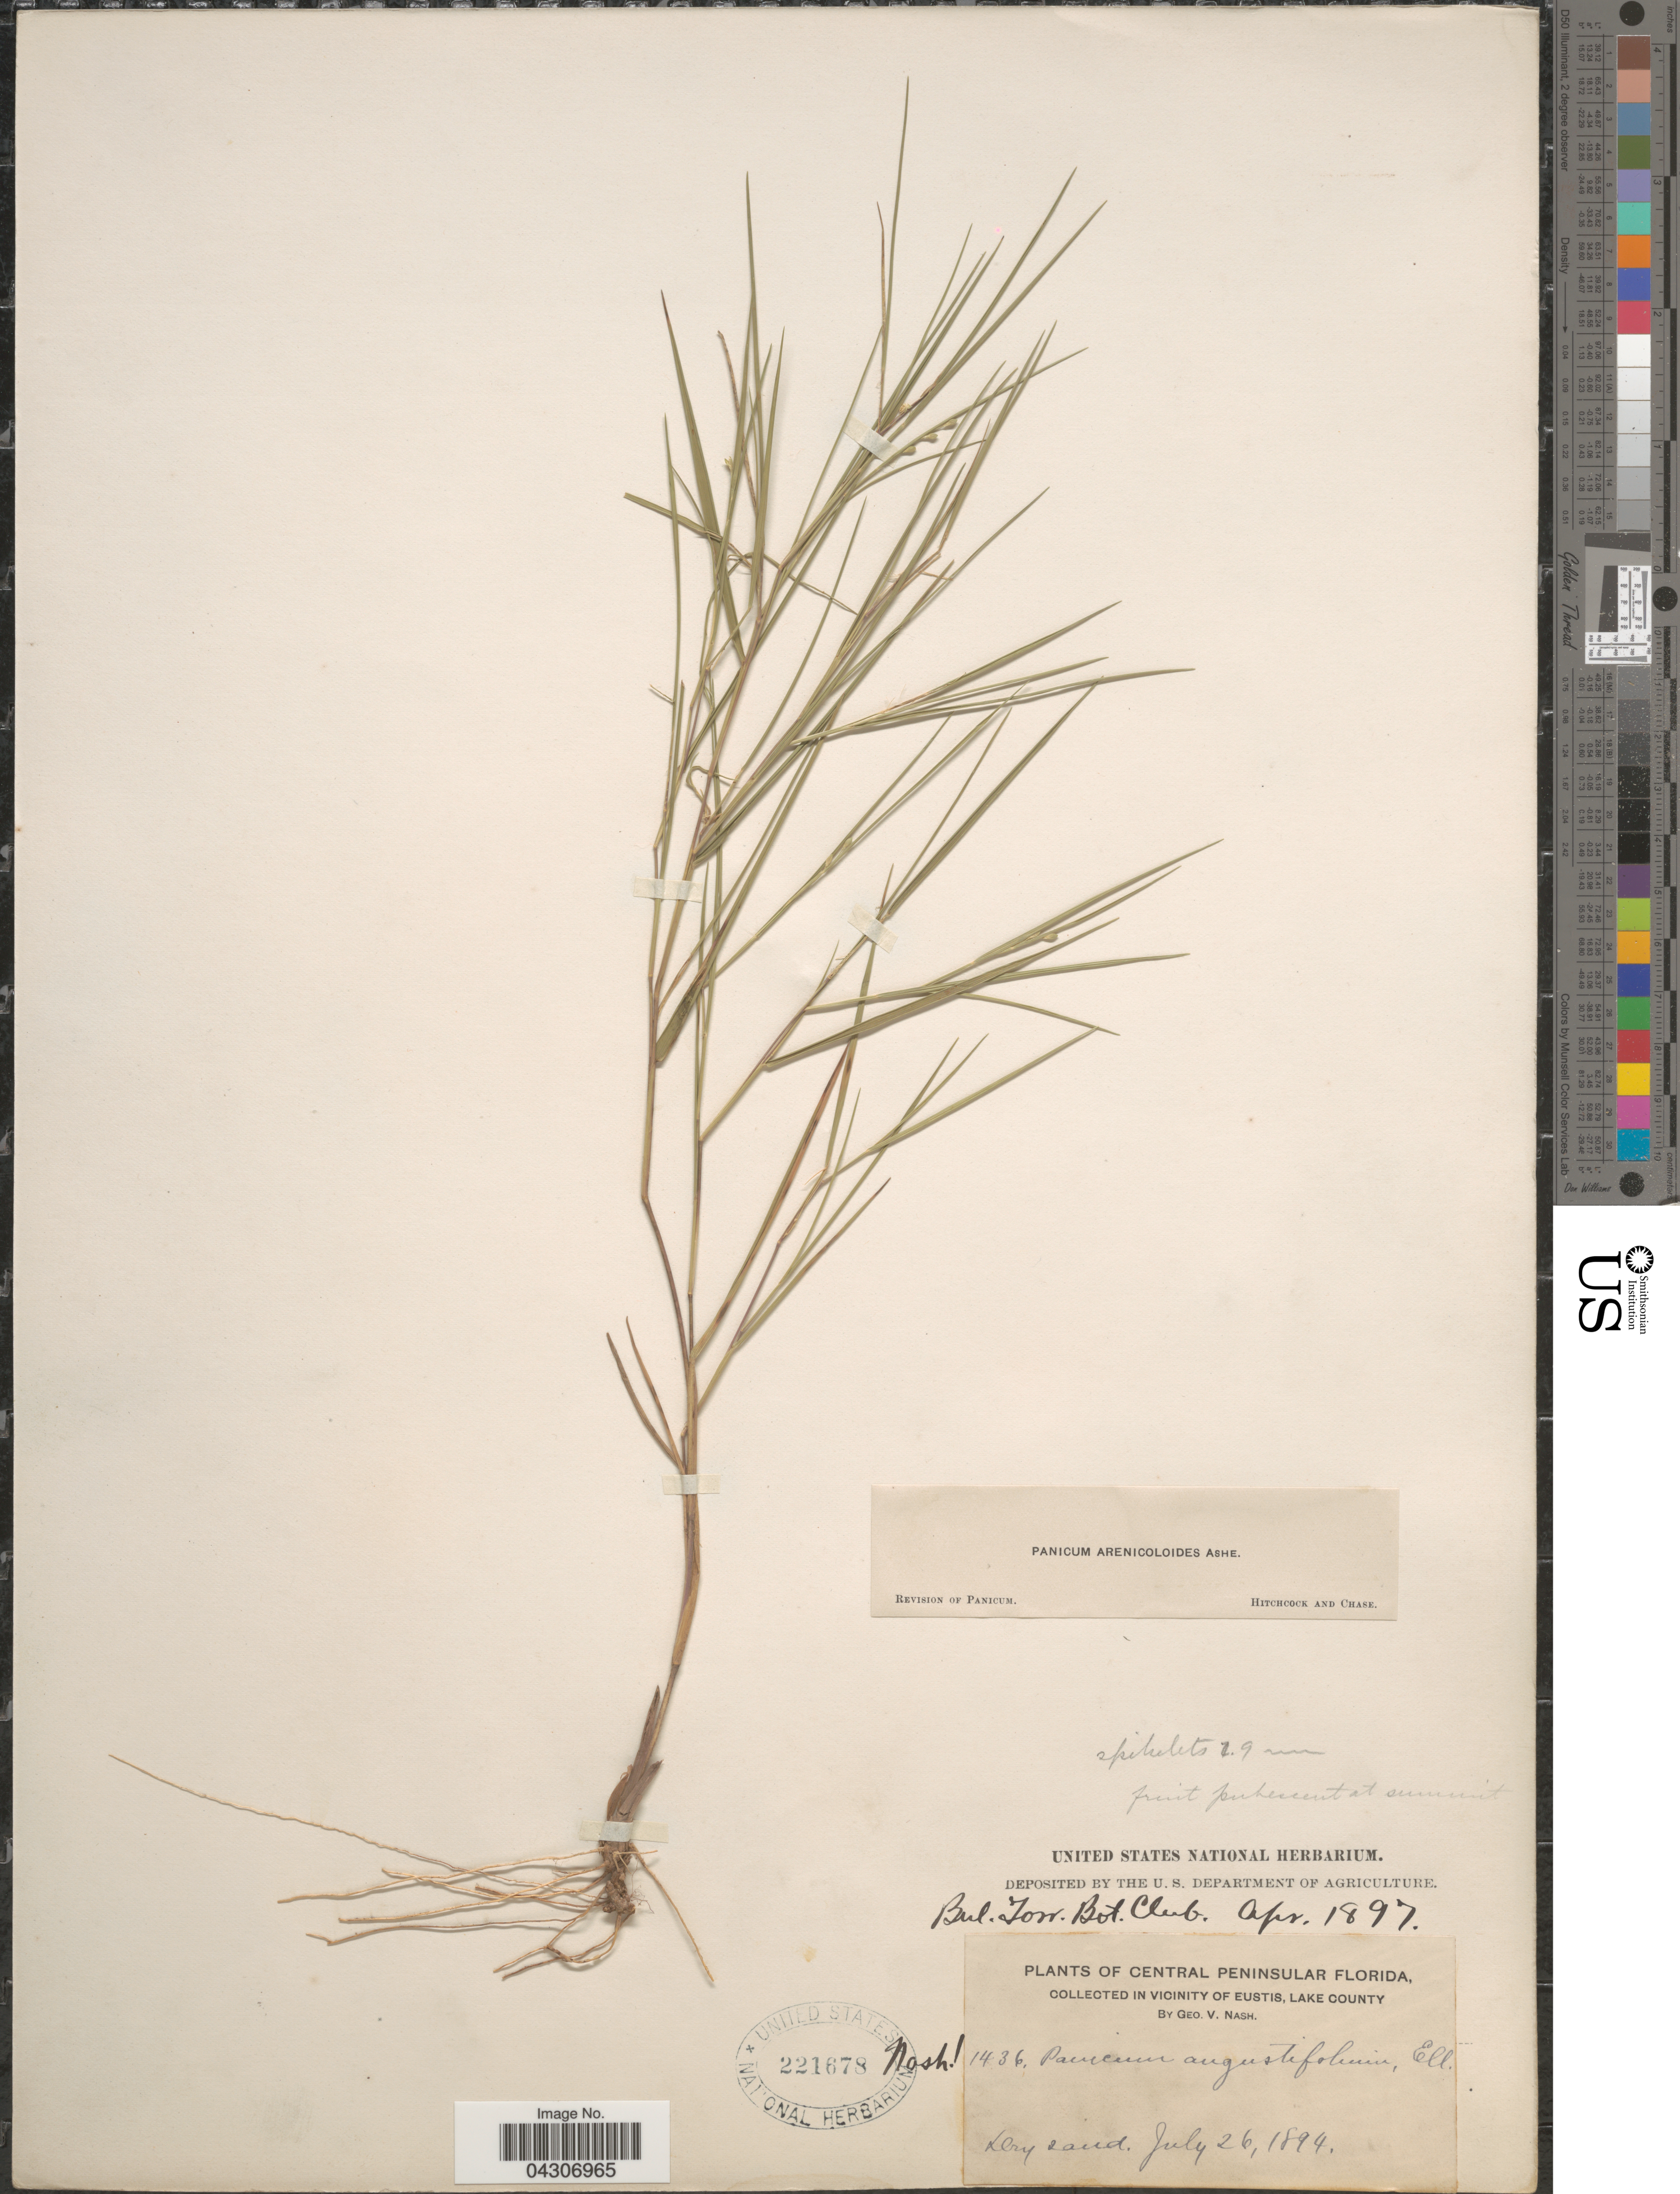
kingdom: Plantae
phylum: Tracheophyta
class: Liliopsida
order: Poales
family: Poaceae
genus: Dichanthelium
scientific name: Dichanthelium aciculare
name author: (Desv. ex Poir.) Gould & C.A. Clark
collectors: G. V. Nash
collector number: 1436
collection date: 1894-07-26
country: United States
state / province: Florida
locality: Central Peninsular Florida. In vicinity of Eustis, Lake County.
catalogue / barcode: US 221678